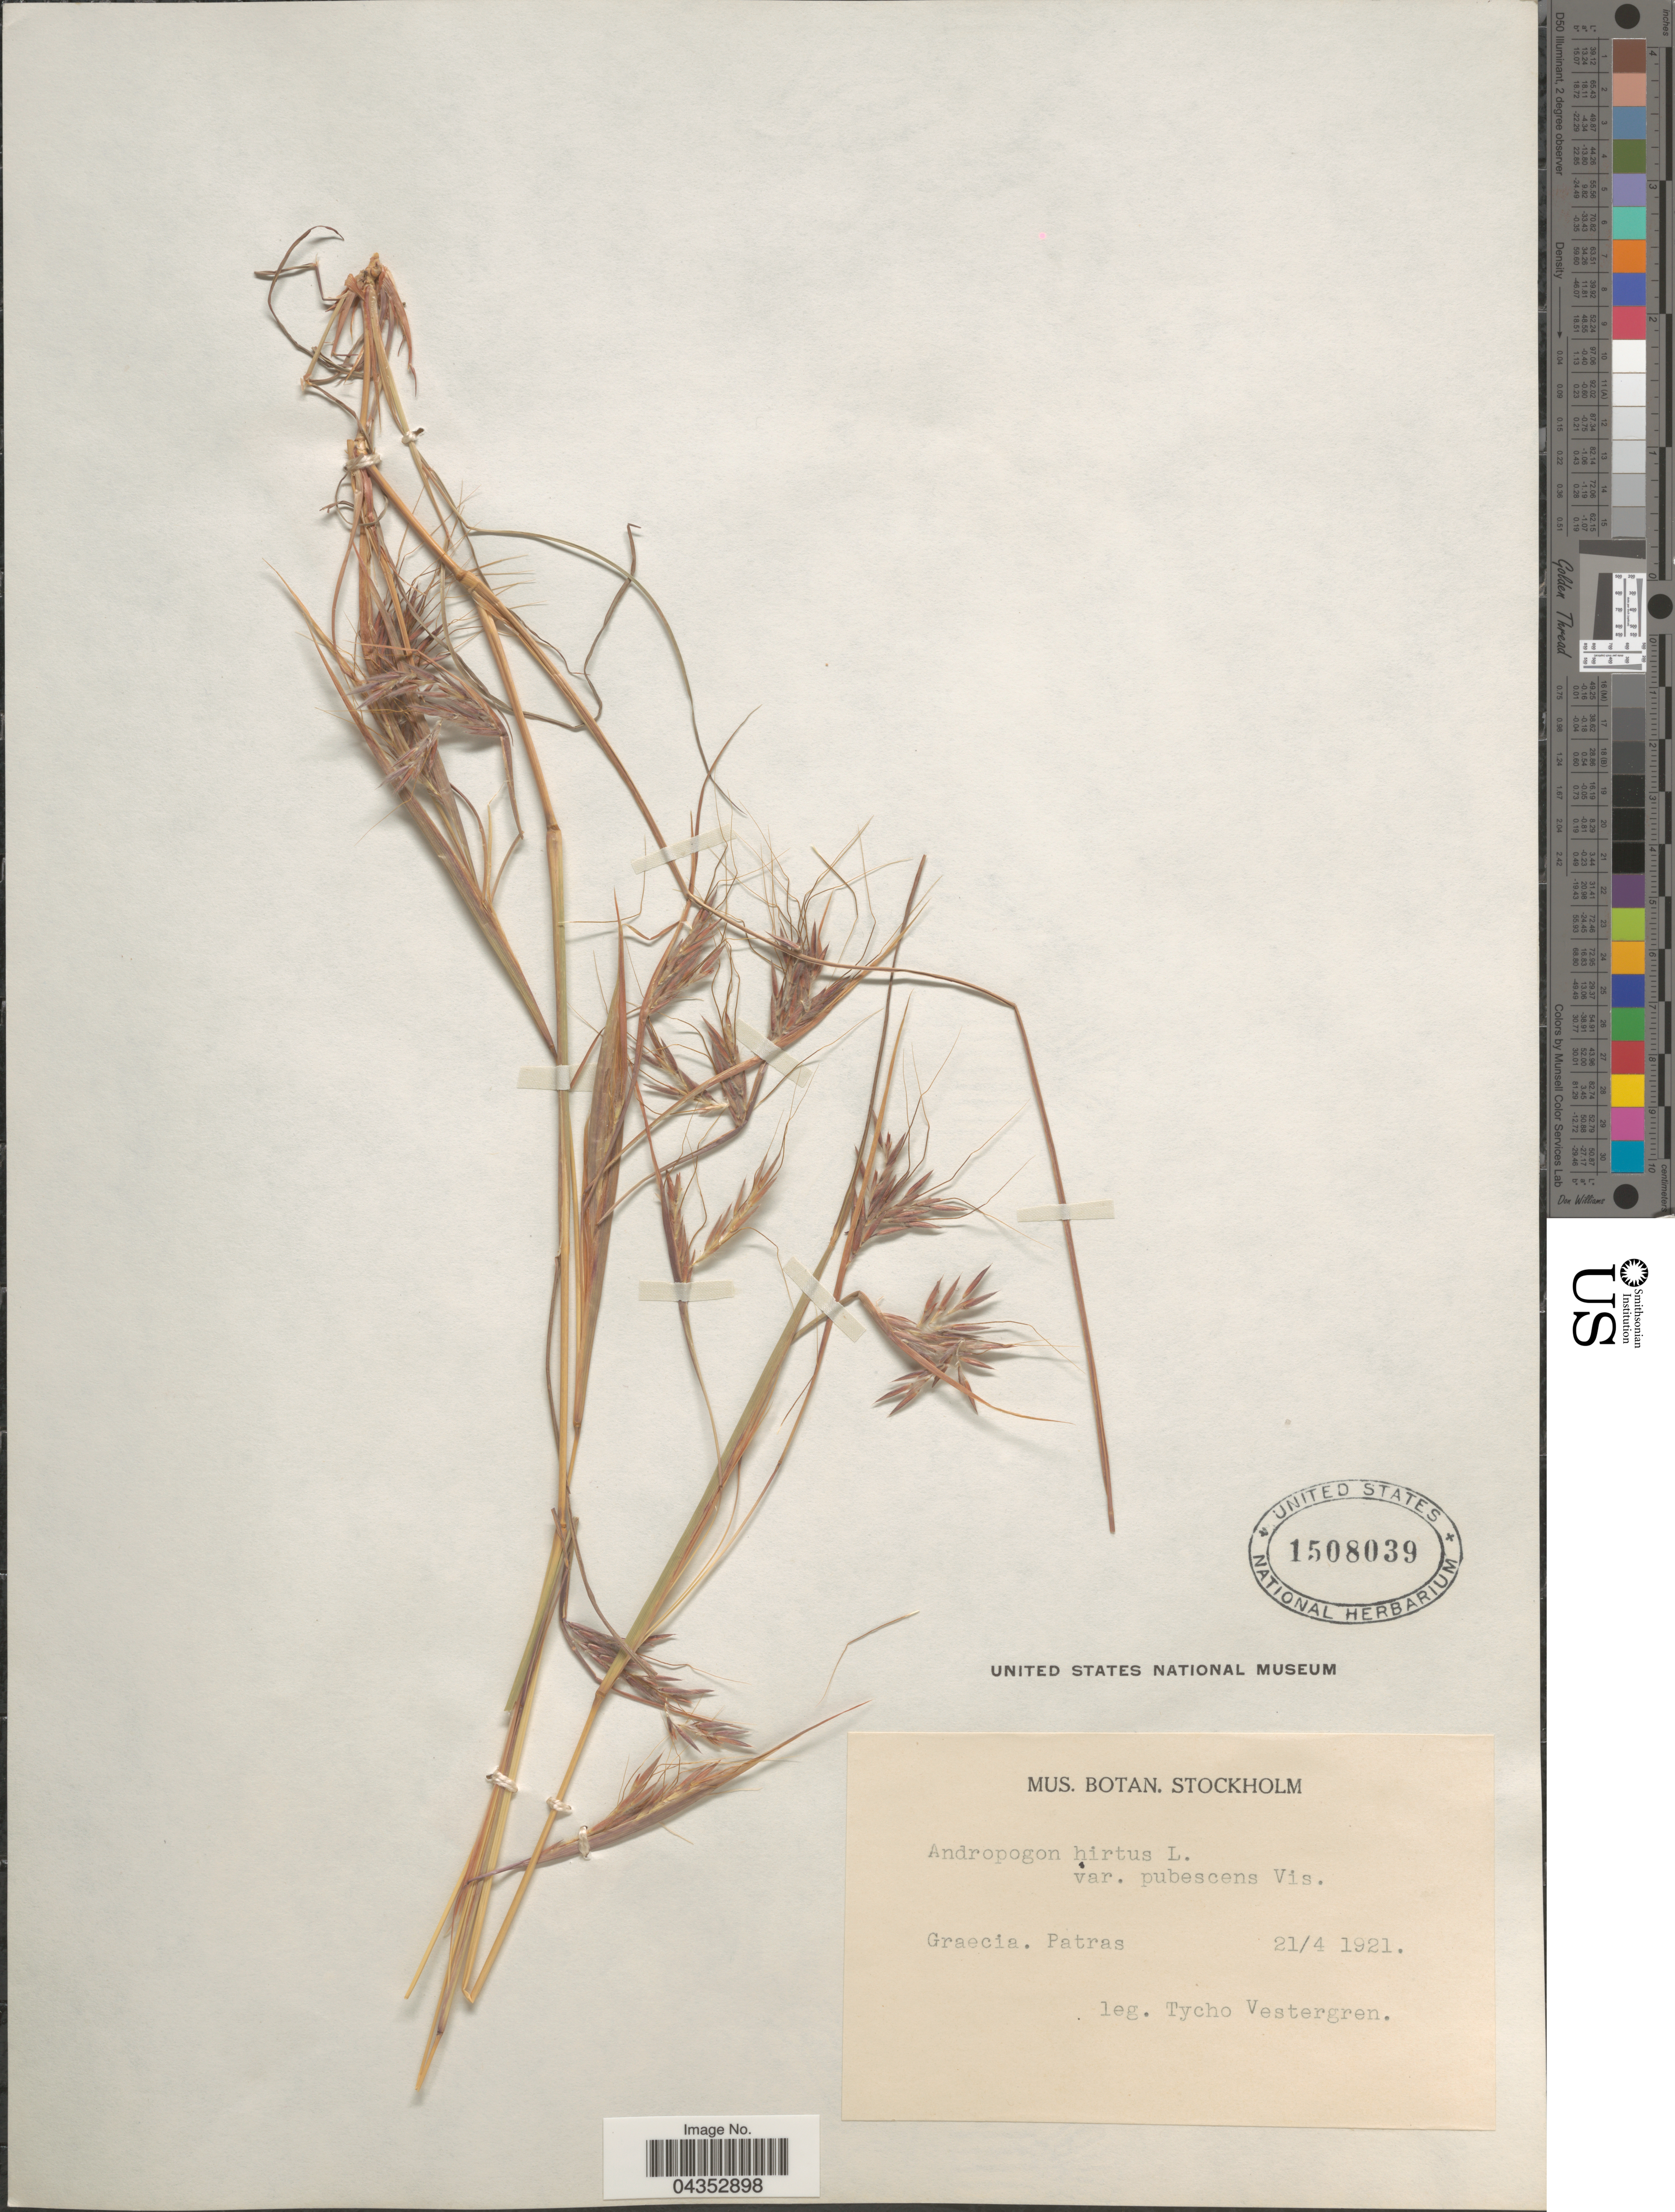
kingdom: Plantae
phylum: Tracheophyta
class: Liliopsida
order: Poales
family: Poaceae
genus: Hyparrhenia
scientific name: Hyparrhenia hirta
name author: (L.) Stapf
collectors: T. Vestergren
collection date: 1921-04-21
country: Greece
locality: Graecia. Patras.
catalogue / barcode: US 1508039